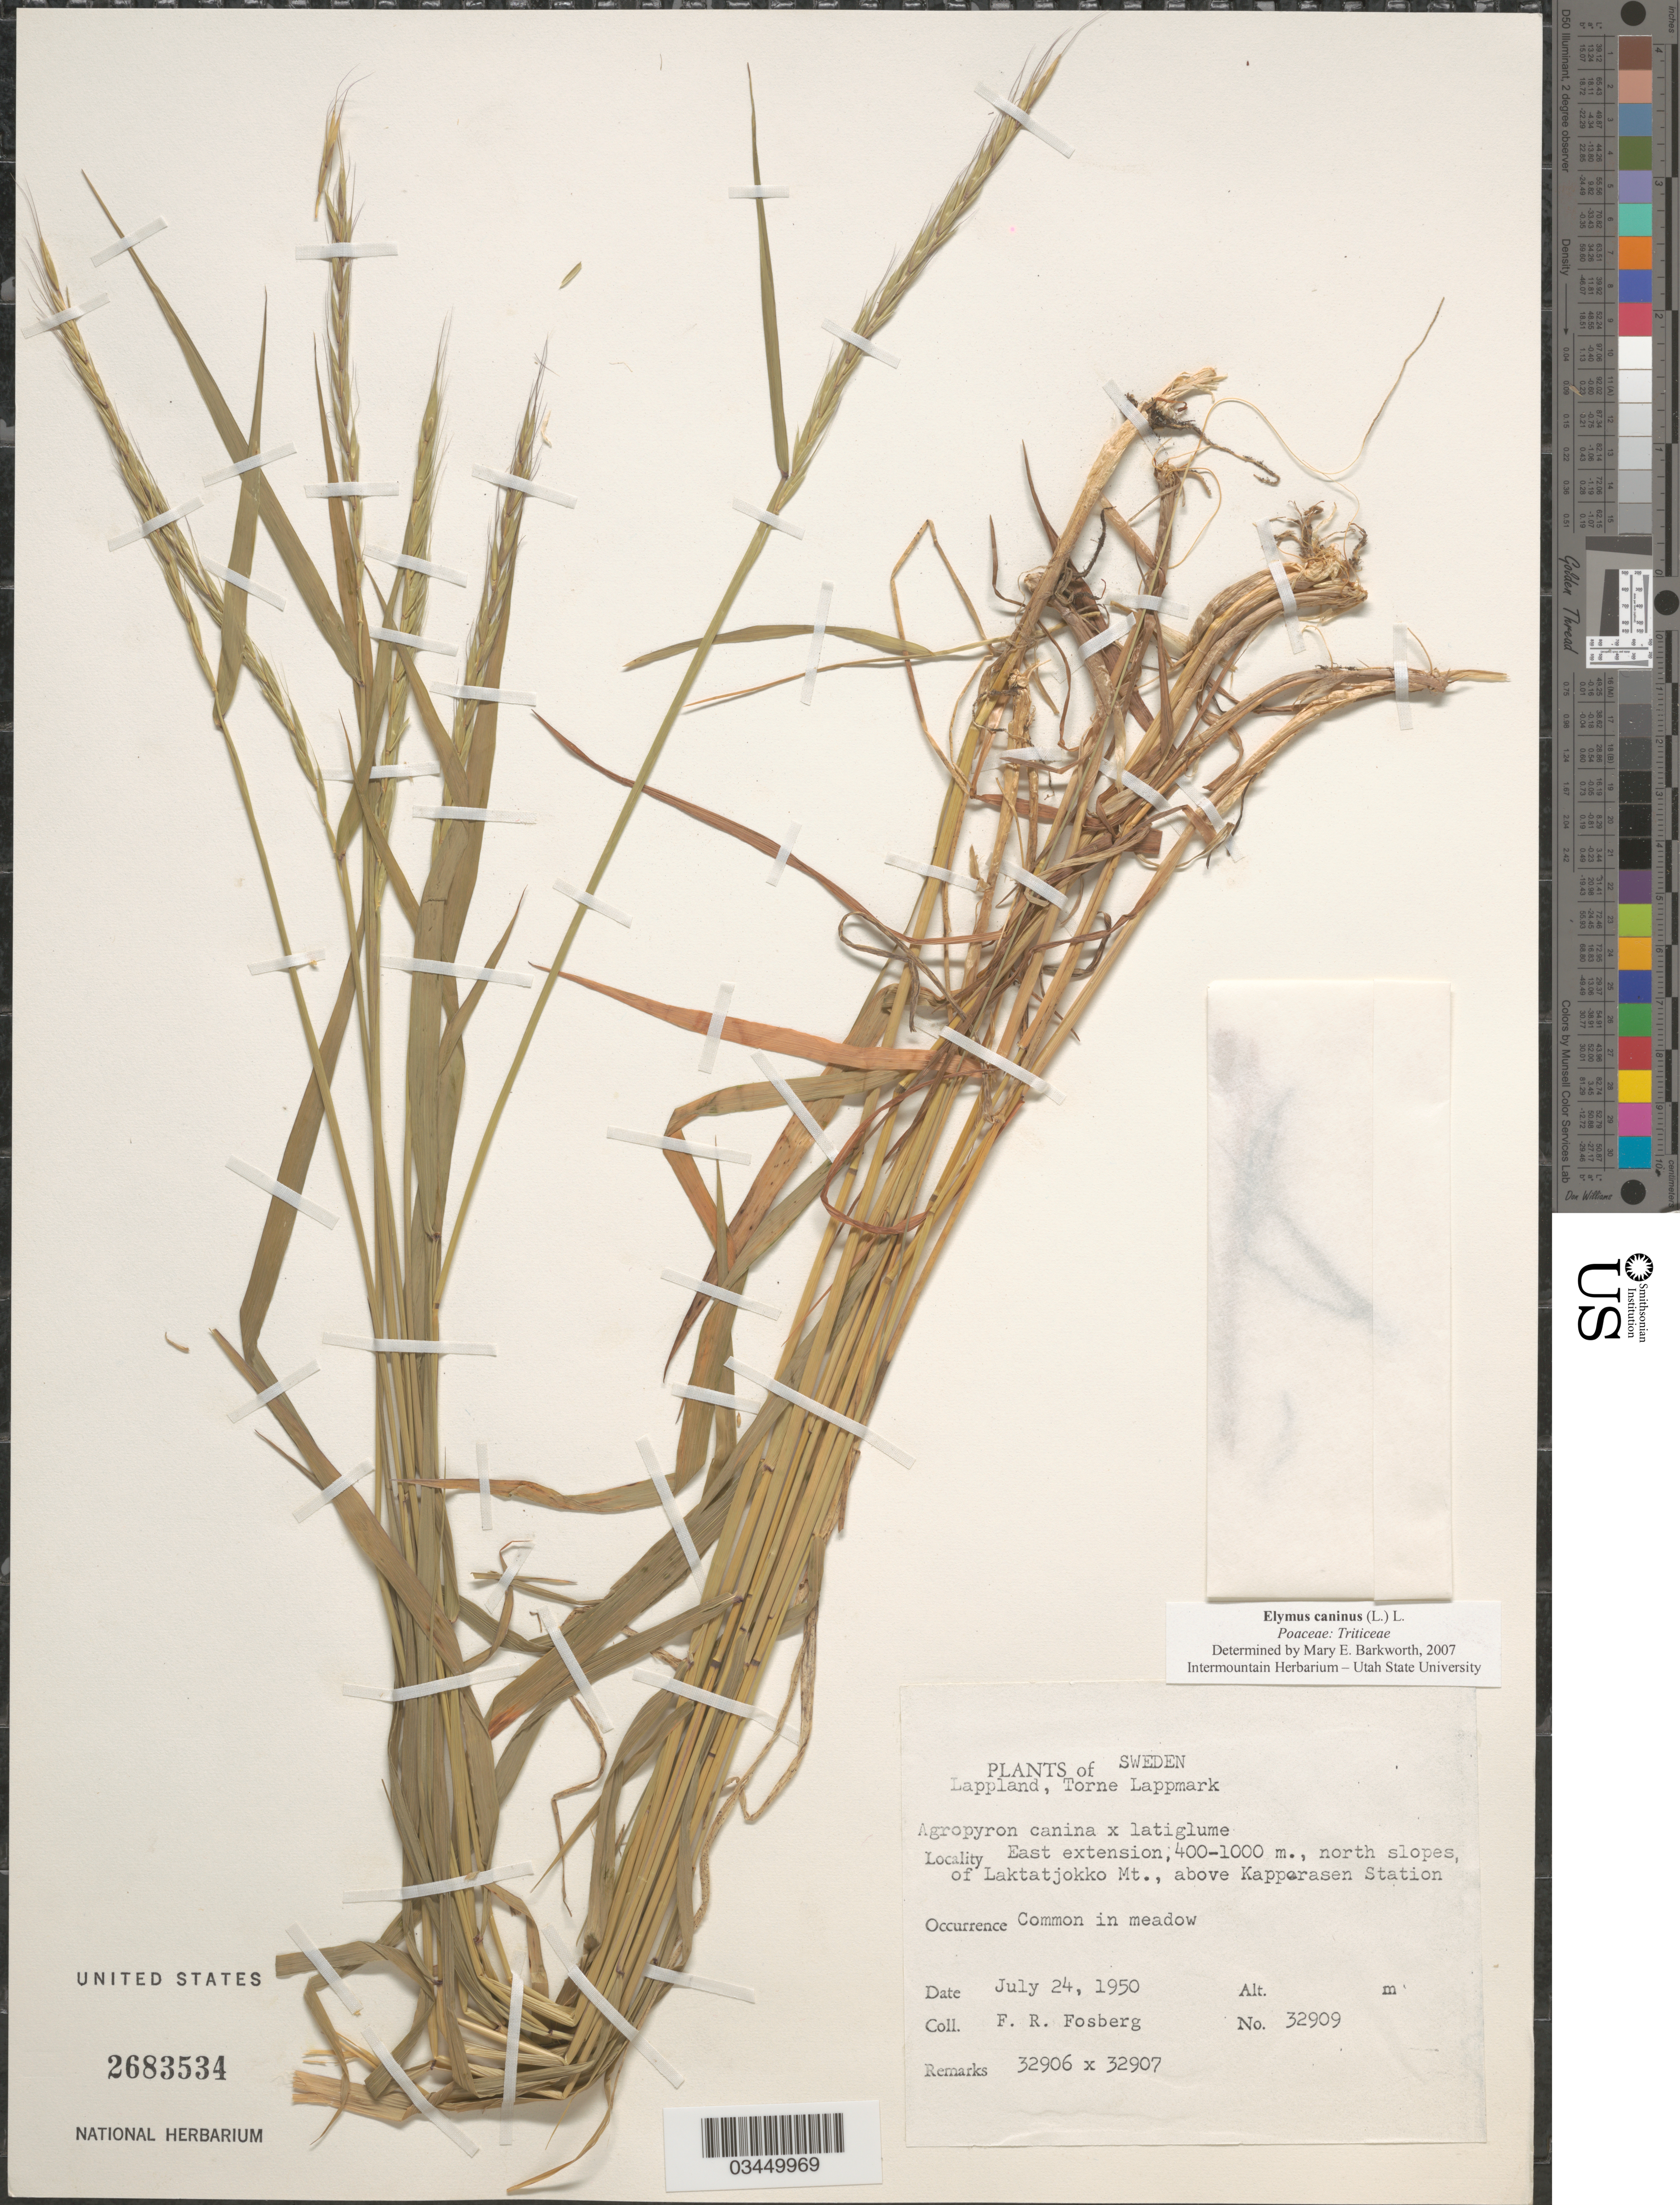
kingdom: Plantae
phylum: Tracheophyta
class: Liliopsida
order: Poales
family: Poaceae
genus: Elymus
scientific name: Elymus caninus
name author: (L.) L.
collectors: F. R. Fosberg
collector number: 32909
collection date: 1950-07-24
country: Sweden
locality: Lappland, Torne Lappmark. East extension, 400-1000 m., north slopes, of Laktatjokko Mt., above Kapperasen Station.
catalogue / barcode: US 2683534